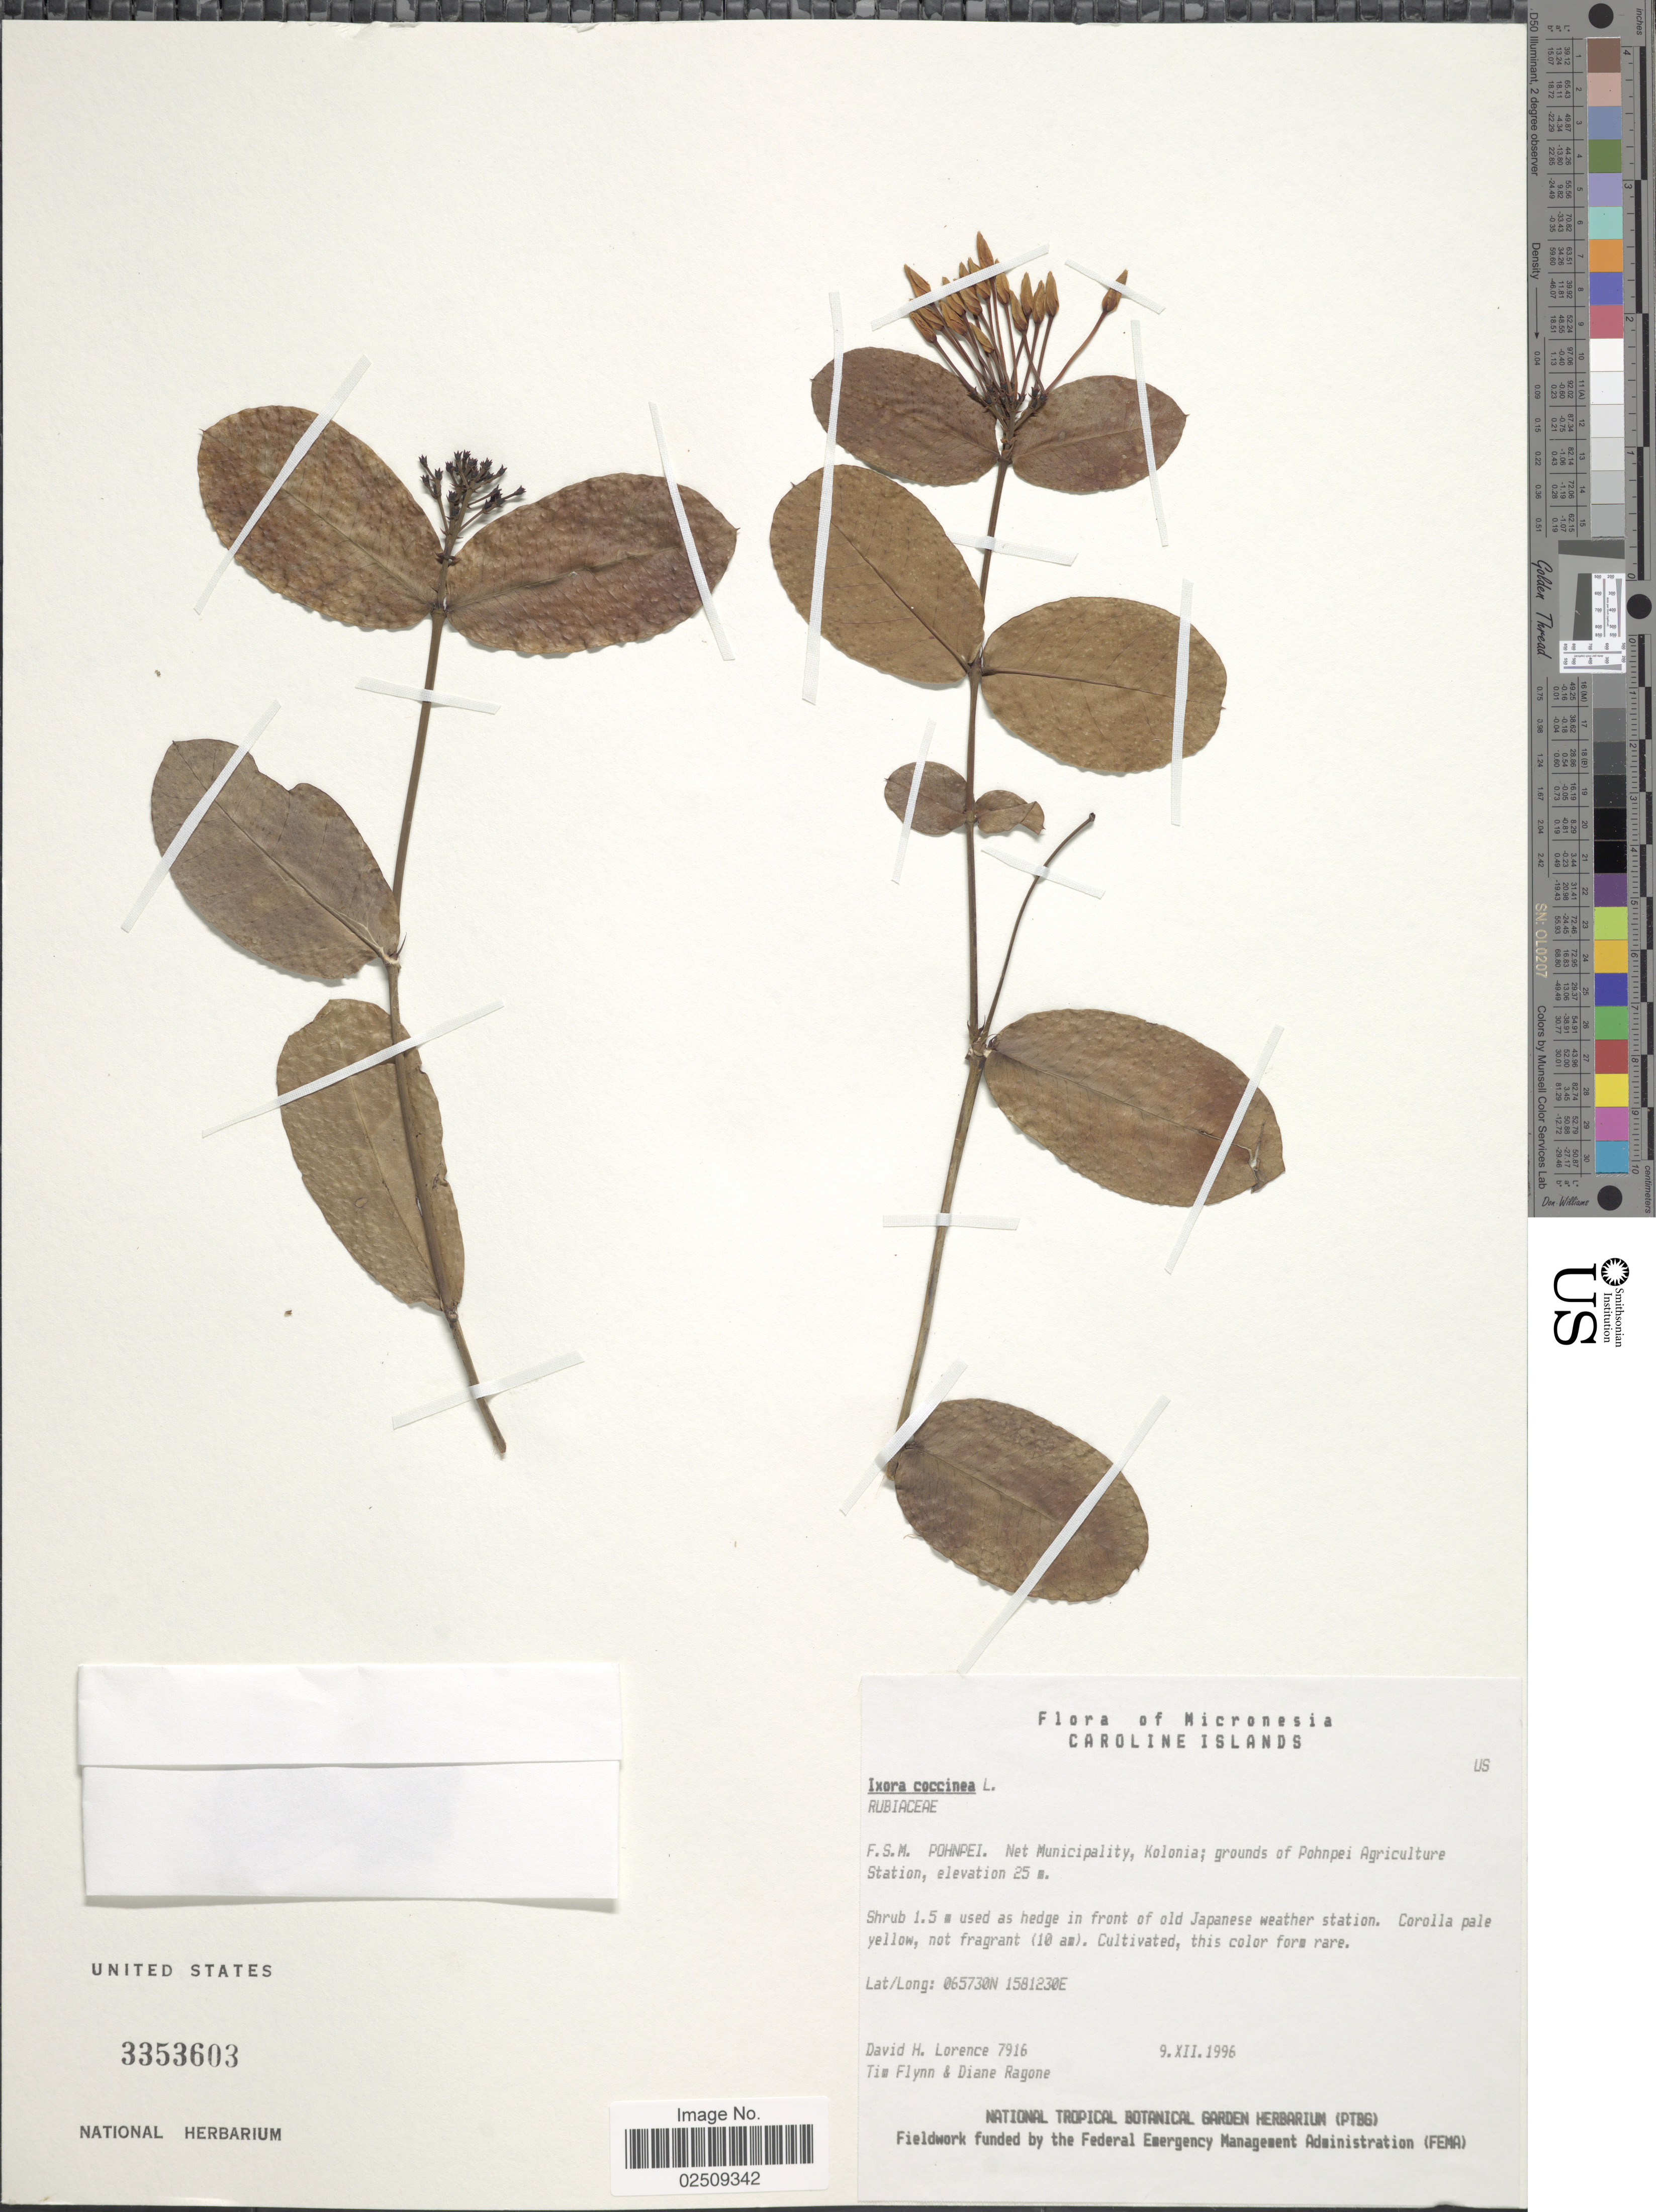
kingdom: Plantae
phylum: Tracheophyta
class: Magnoliopsida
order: Gentianales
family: Rubiaceae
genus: Ixora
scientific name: Ixora coccinea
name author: L.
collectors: D. Lorence, T. Flynn & D. Ragone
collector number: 7916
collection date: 1996-12-09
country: Micronesia, Federated States of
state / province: Pohnpei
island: Pohnpei [Ponape]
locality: Micronesia. Caroline Islands. F.S.M. Pohnpei. Net Municipality, Kolonia; grounds of Pohnpei Agriculture Station.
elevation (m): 25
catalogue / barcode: US 3353603